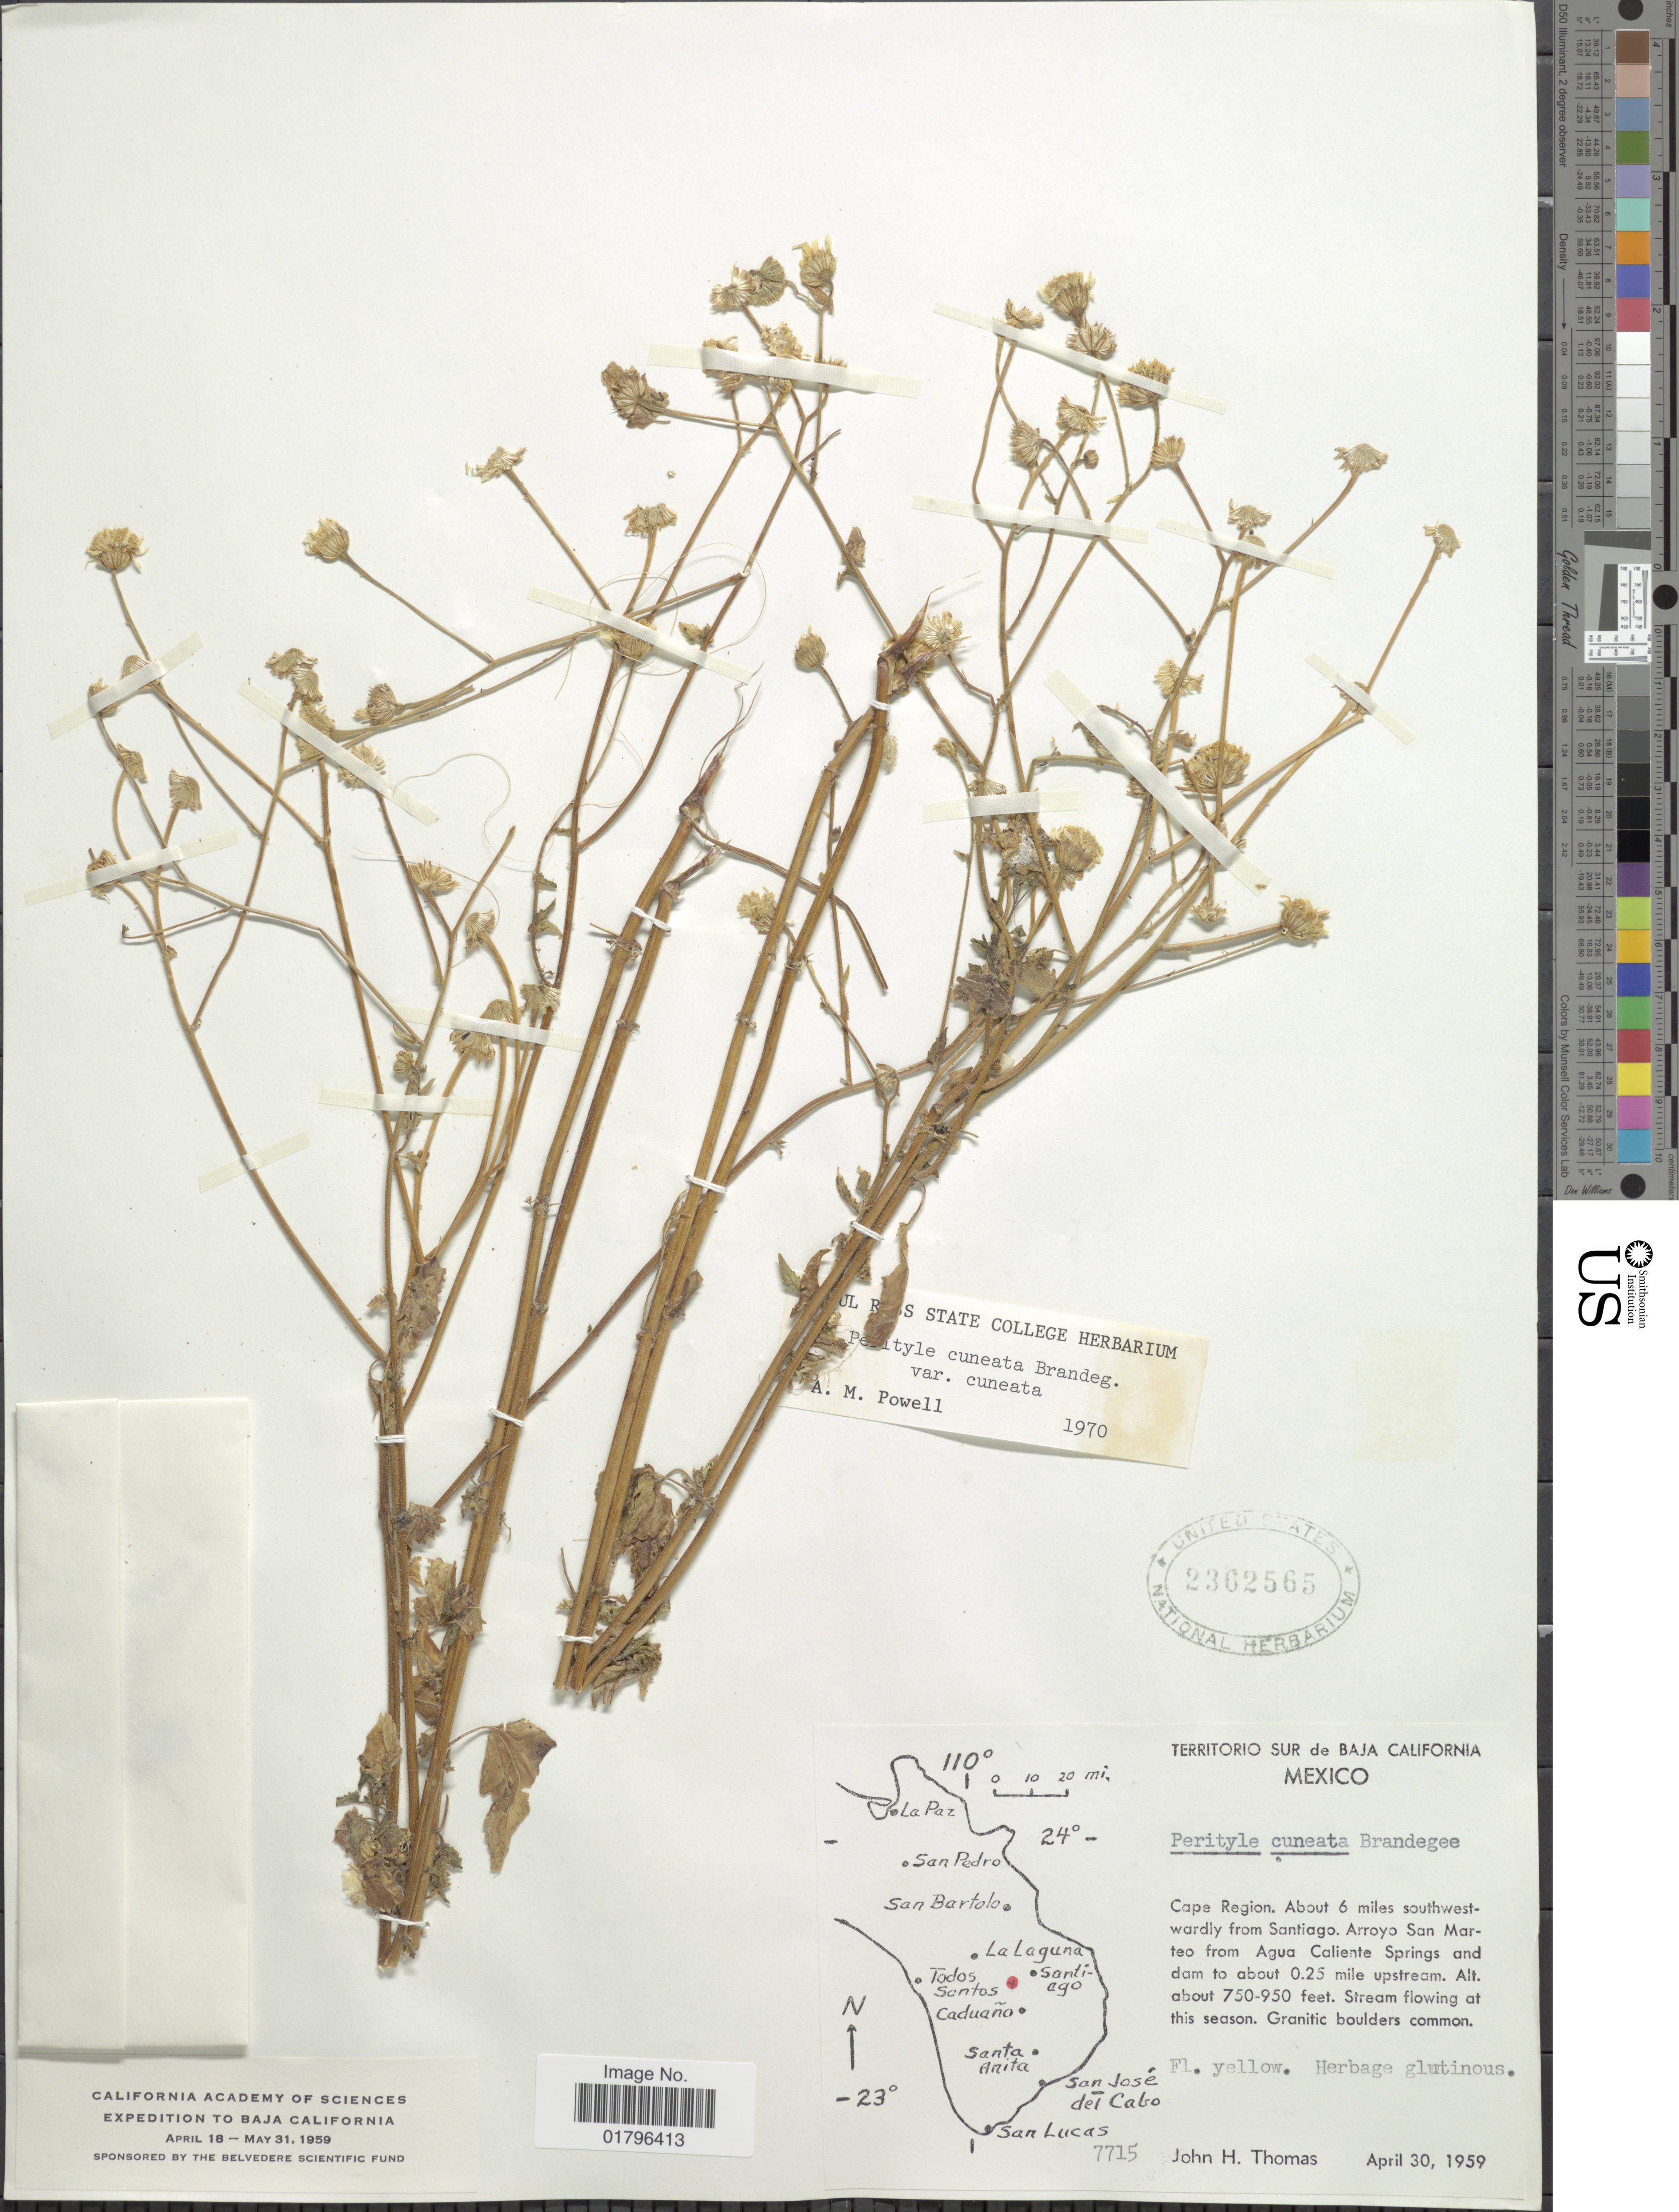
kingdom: Plantae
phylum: Tracheophyta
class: Magnoliopsida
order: Asterales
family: Asteraceae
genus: Perityle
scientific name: Perityle cuneata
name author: Brandegee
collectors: J. H. Thomas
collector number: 7715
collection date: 1959-04-30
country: Mexico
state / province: Baja California Sur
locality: Cape Region, about 6 miles southwest-wardly from Santiago, Arroyo San Marteo from Agua Caliente Springs and dam to about 0.25 miles upstream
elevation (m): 229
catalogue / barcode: US 2362565